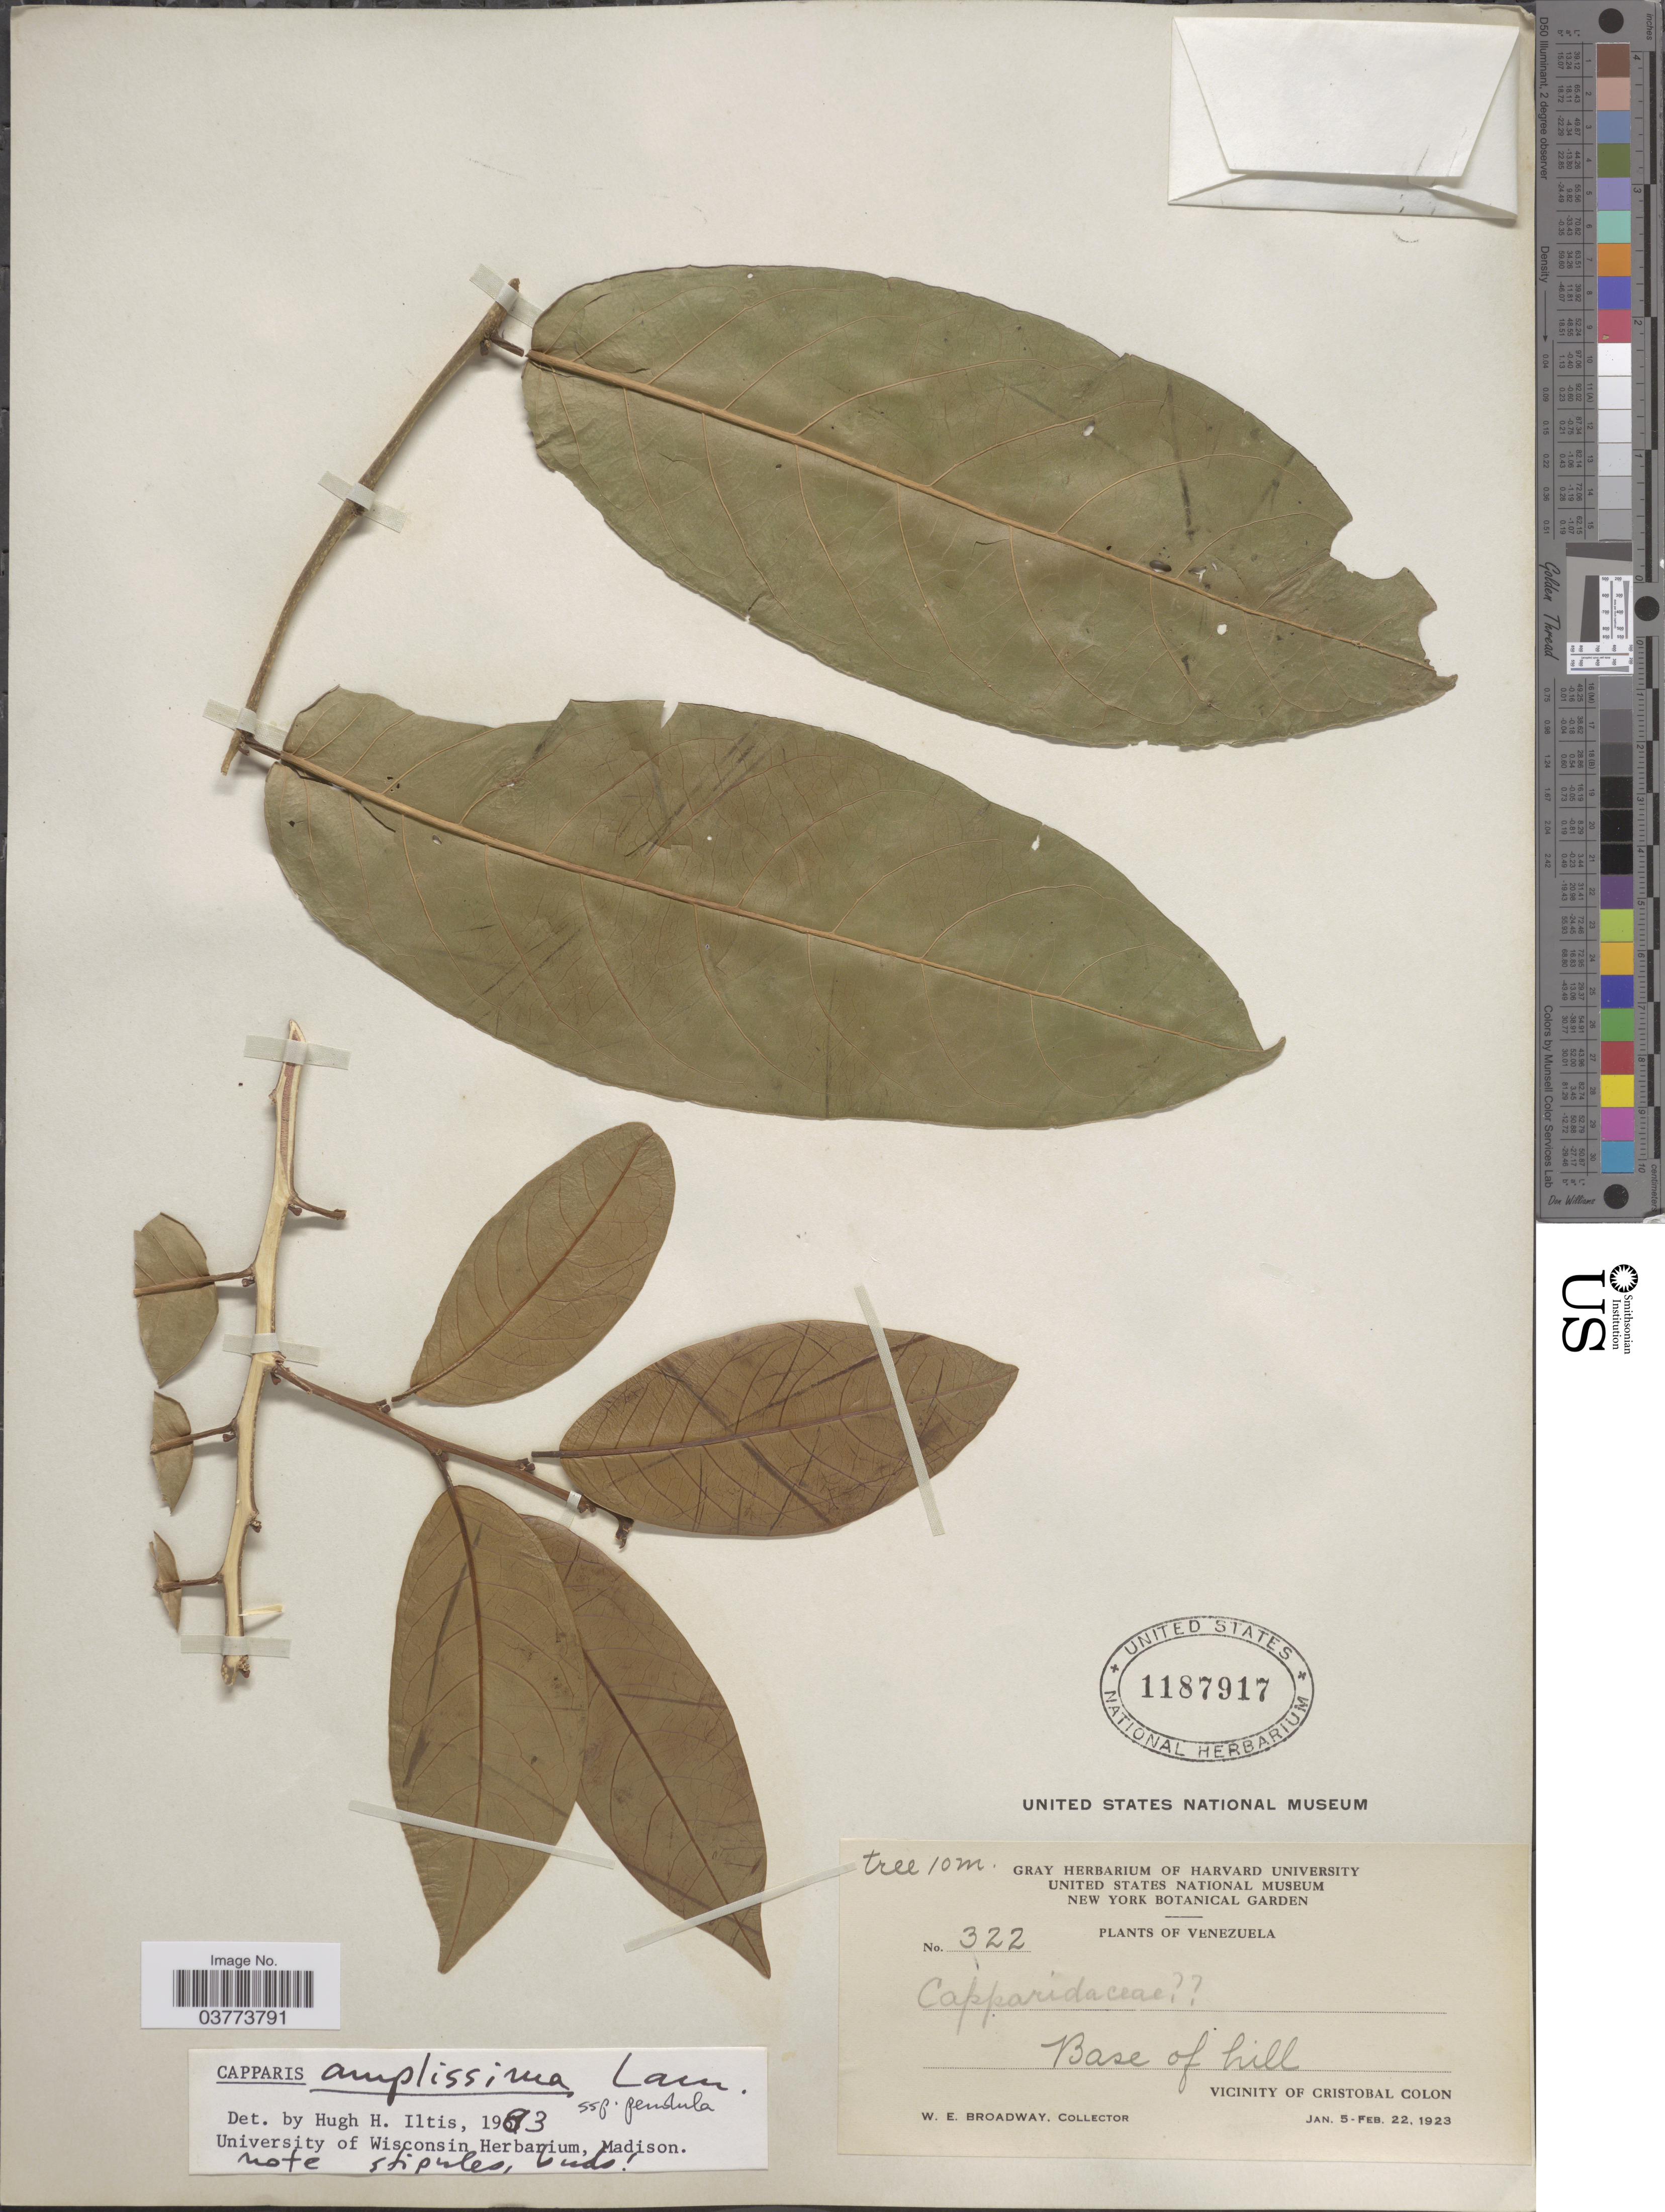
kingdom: Plantae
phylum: Tracheophyta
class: Magnoliopsida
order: Brassicales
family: Capparaceae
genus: Cynophalla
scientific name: Cynophalla amplissima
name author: (Lam.) Iltis & Cornejo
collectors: W. E. Broadway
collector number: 322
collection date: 1923-01-05/1923-02-22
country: Venezuela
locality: Base of hill. Vicinity of Cristobal Colon.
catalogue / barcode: US 1187917